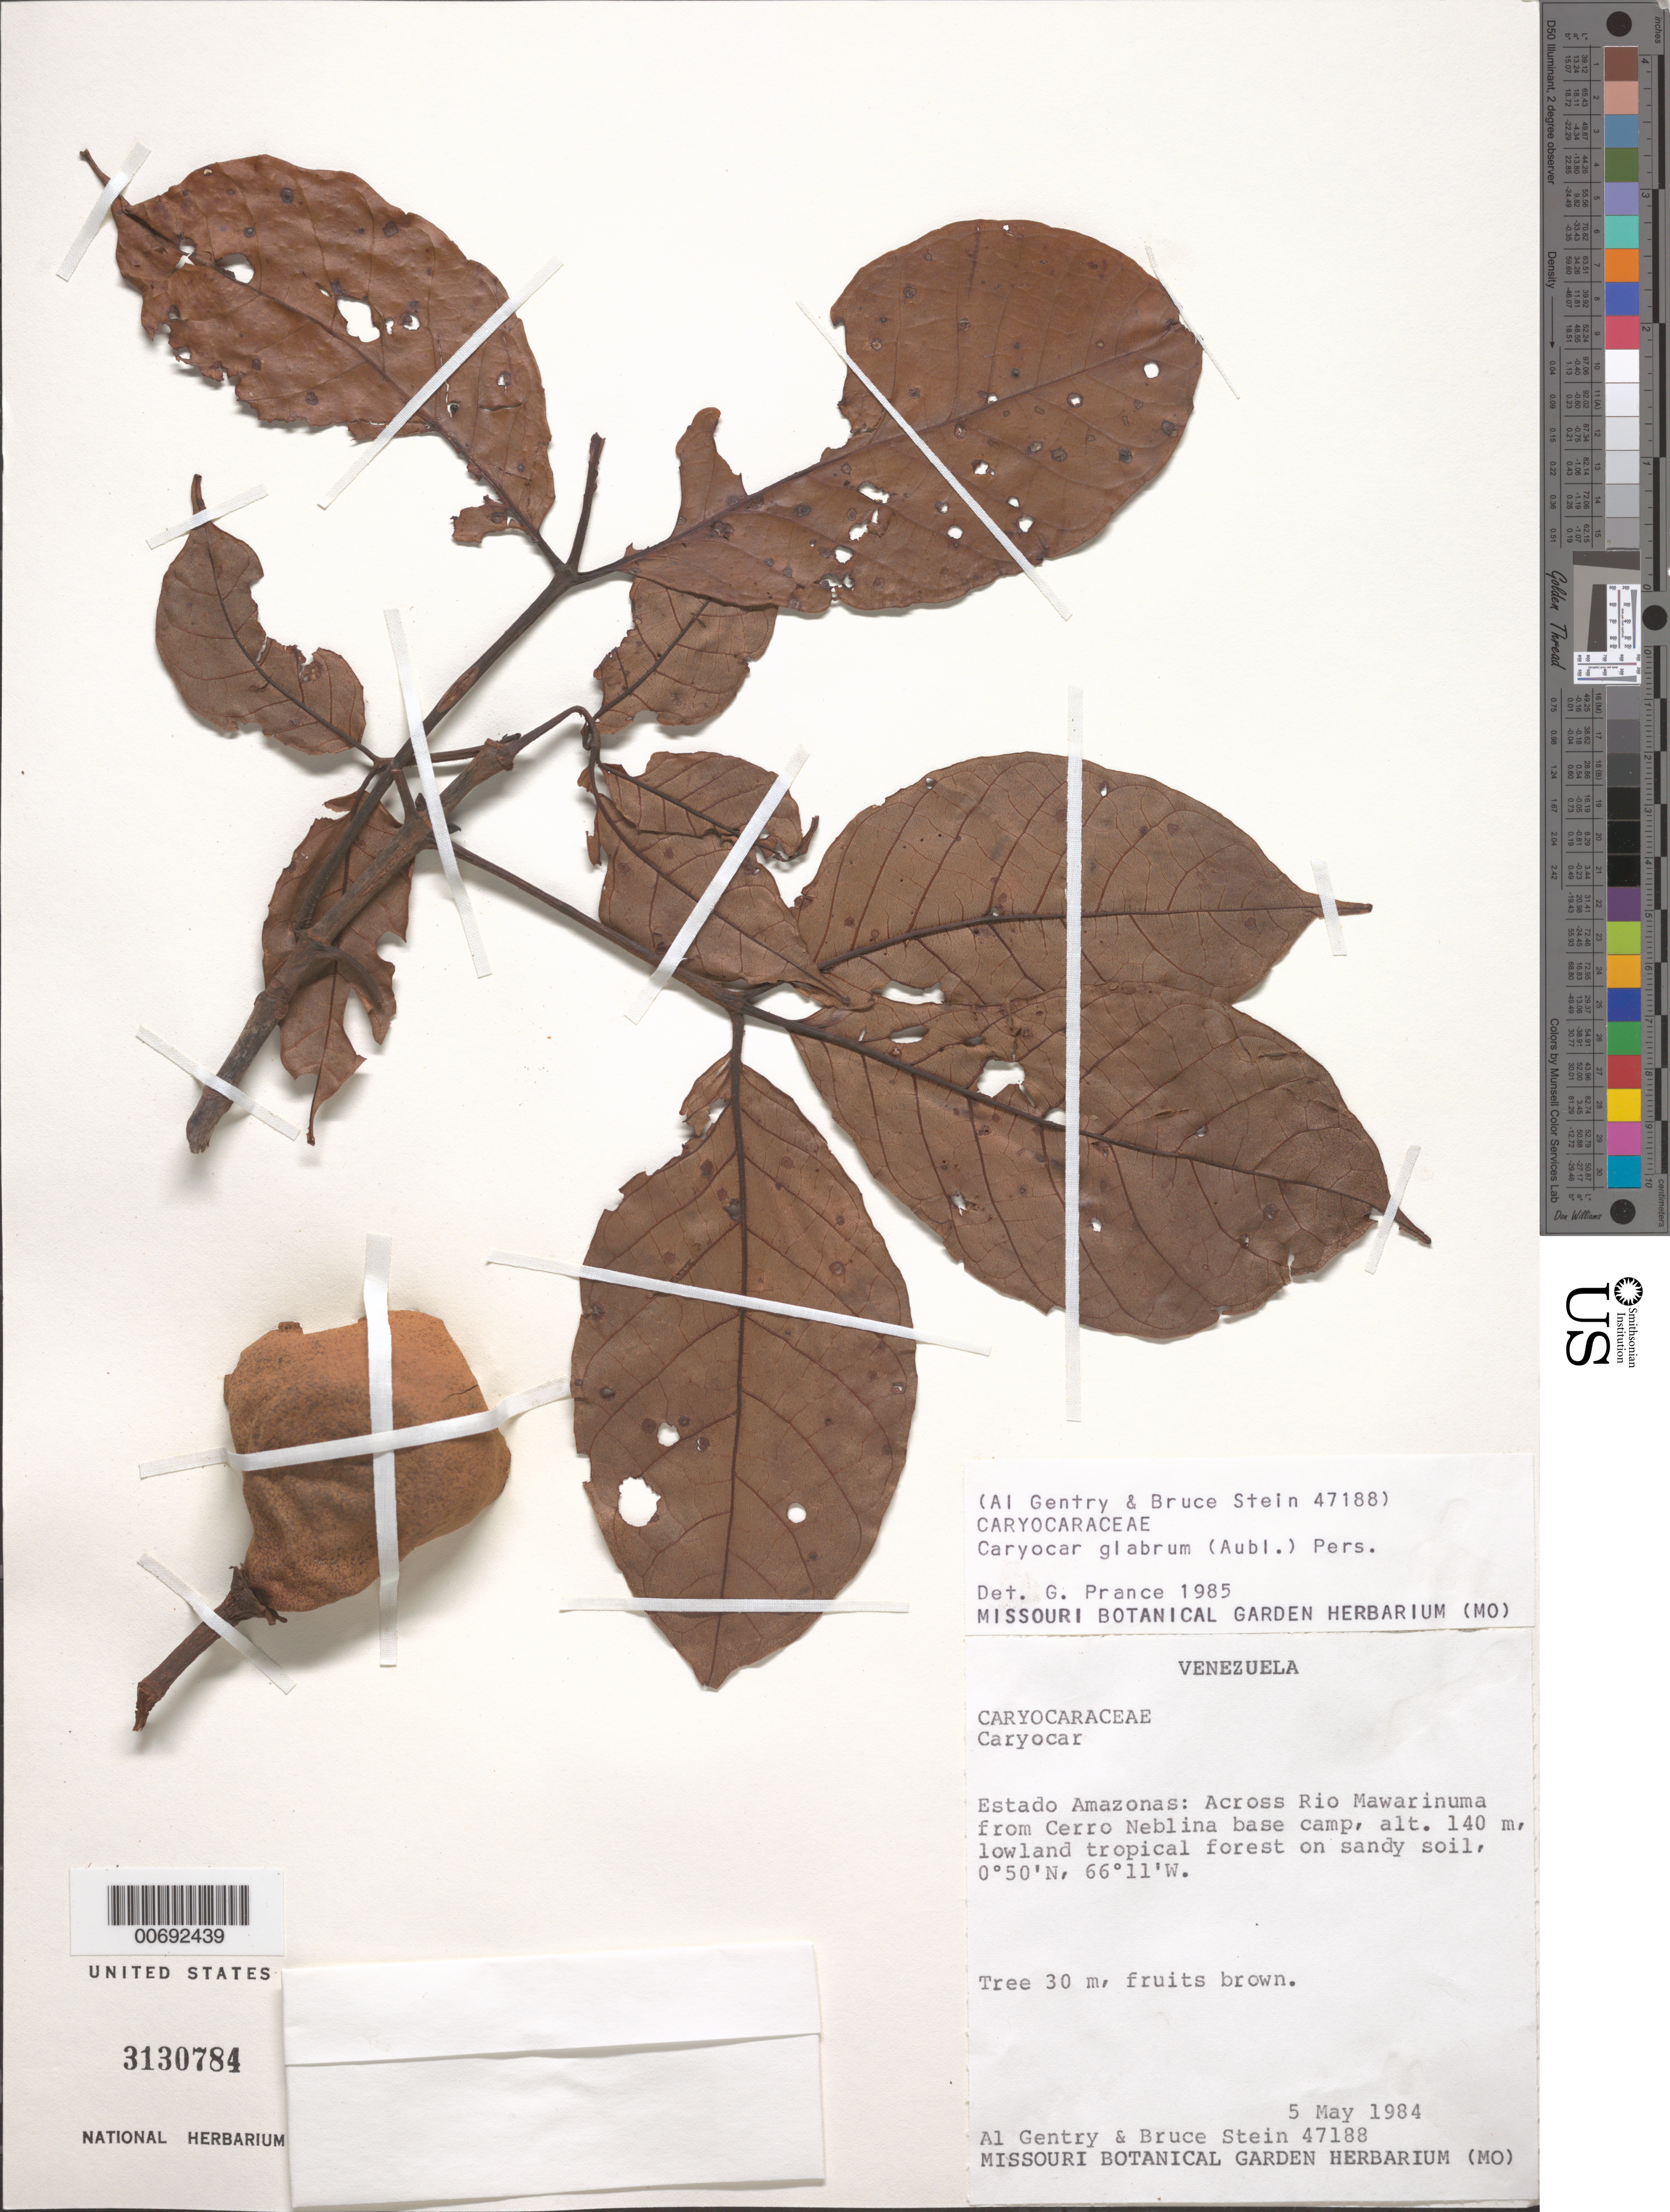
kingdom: Plantae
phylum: Tracheophyta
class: Magnoliopsida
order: Malpighiales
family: Caryocaraceae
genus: Caryocar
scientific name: Caryocar glabrum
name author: (Aubl.) Pers.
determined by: Prance, G. T.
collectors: A. H. Gentry & B. Stein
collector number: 47188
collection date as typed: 5-May-84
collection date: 1984-05-05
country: Venezuela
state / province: Amazonas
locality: Río Mawarinuma, across from Cerro de La Neblina Base Camp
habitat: Lowland tropical forest on sandy soil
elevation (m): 140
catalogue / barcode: US 3130784